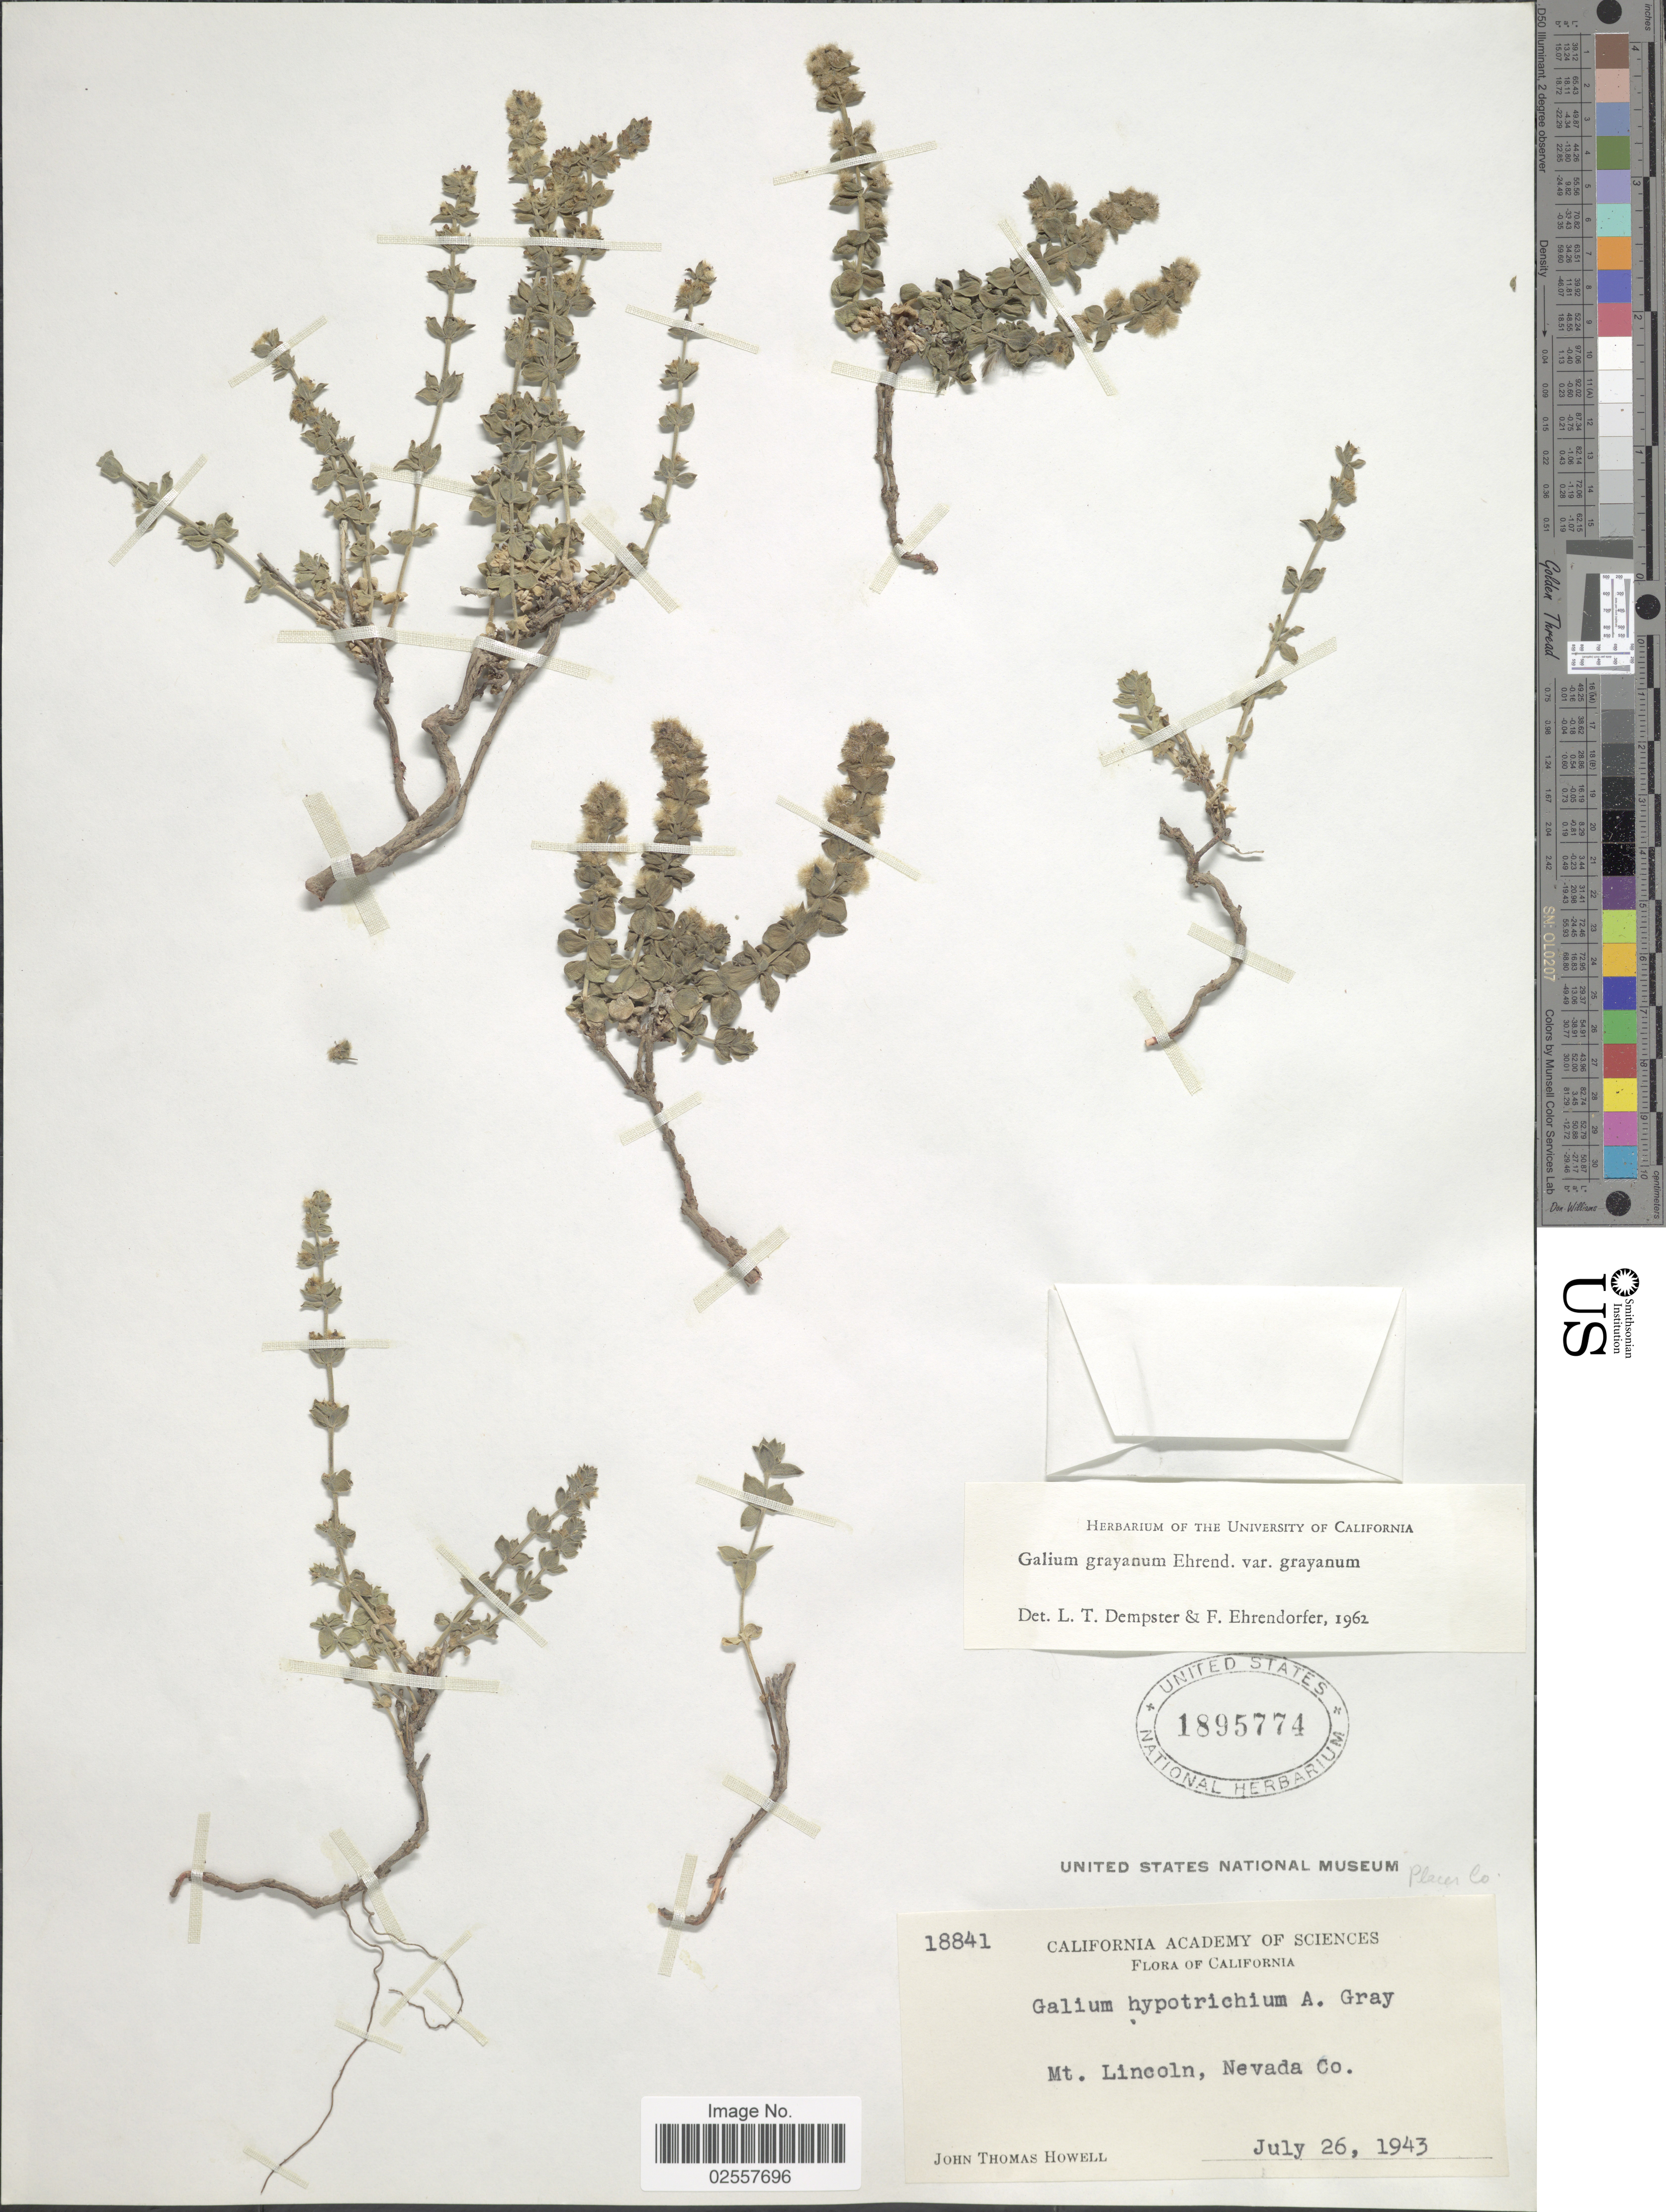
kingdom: Plantae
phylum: Tracheophyta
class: Magnoliopsida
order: Gentianales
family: Rubiaceae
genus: Galium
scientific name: Galium grayanum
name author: Ehrend.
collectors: J. T. Howell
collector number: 18841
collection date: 1943-07-26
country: United States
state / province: California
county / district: Nevada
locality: Mt. Lincoln, Nevada Co.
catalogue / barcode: US 1895774